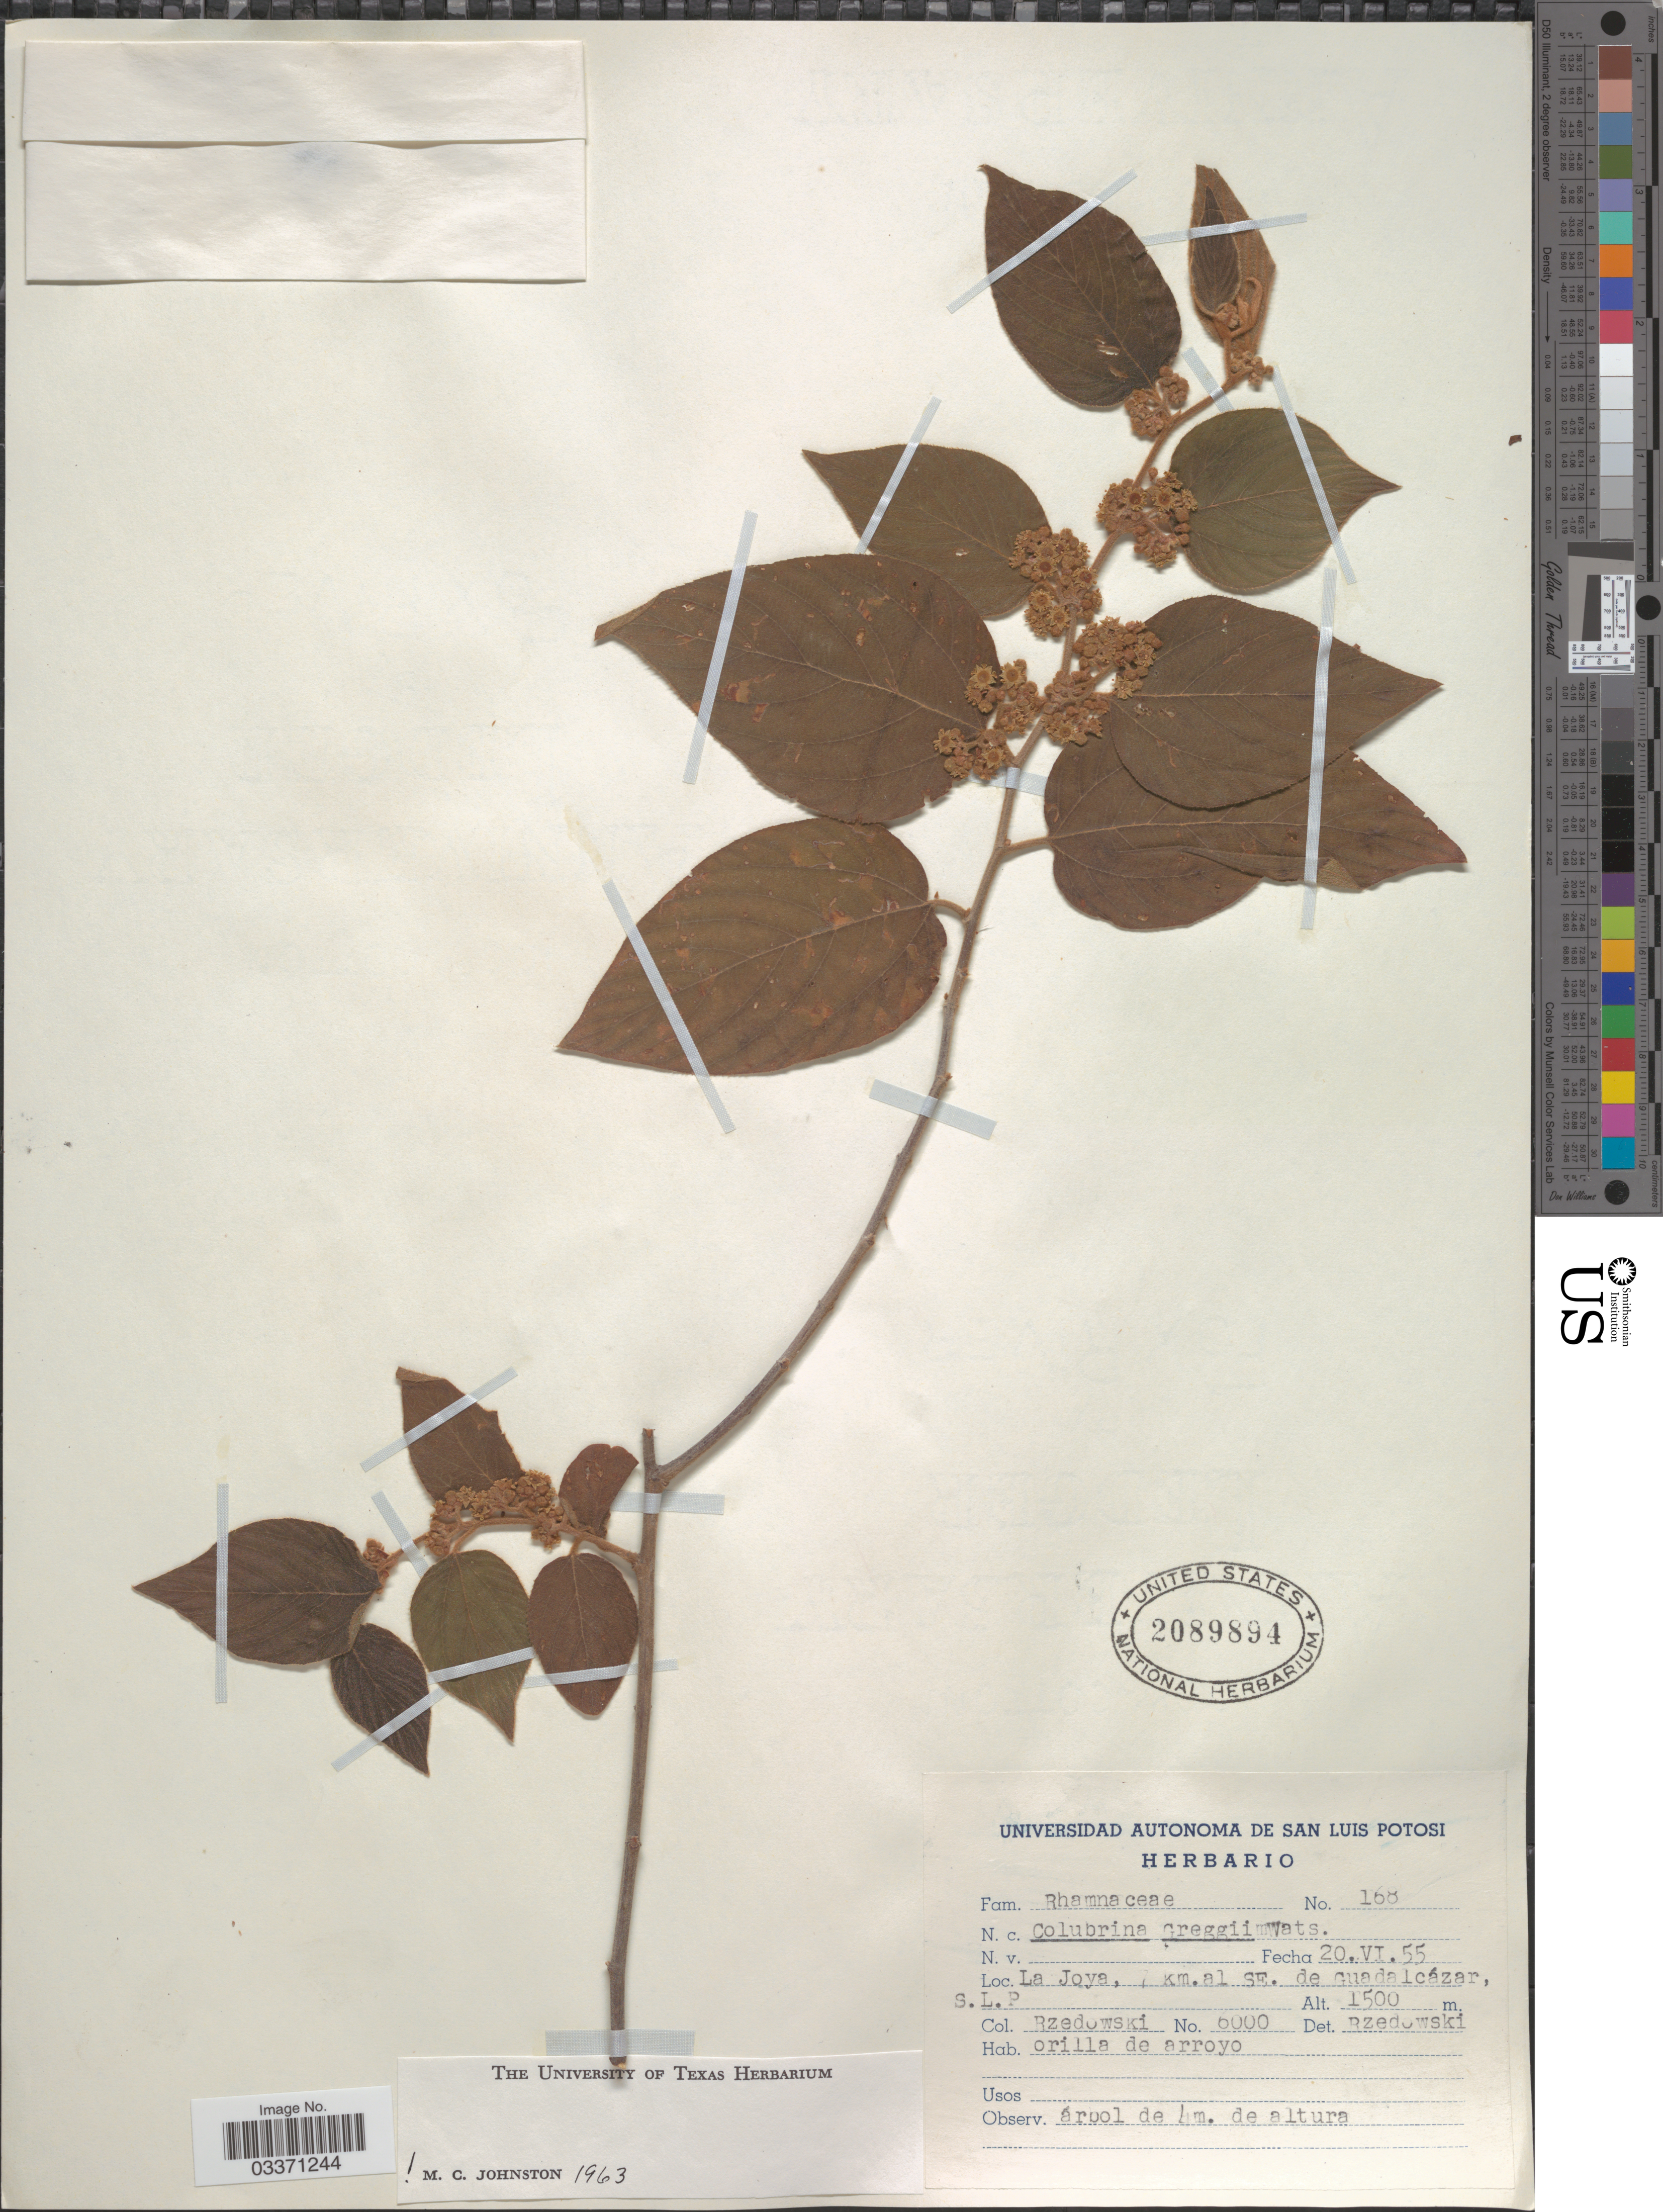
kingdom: Plantae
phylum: Tracheophyta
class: Magnoliopsida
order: Rosales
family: Rhamnaceae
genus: Colubrina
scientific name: Colubrina greggii var. greggii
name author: S. Watson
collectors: Rzedowski, --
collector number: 6000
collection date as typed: Transcribed d/m/y: 20/6/55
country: Mexico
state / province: San Luis Potosí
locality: La Joya, 7 km. al SE. de Guadalcázar.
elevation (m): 1500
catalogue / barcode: US 2089894